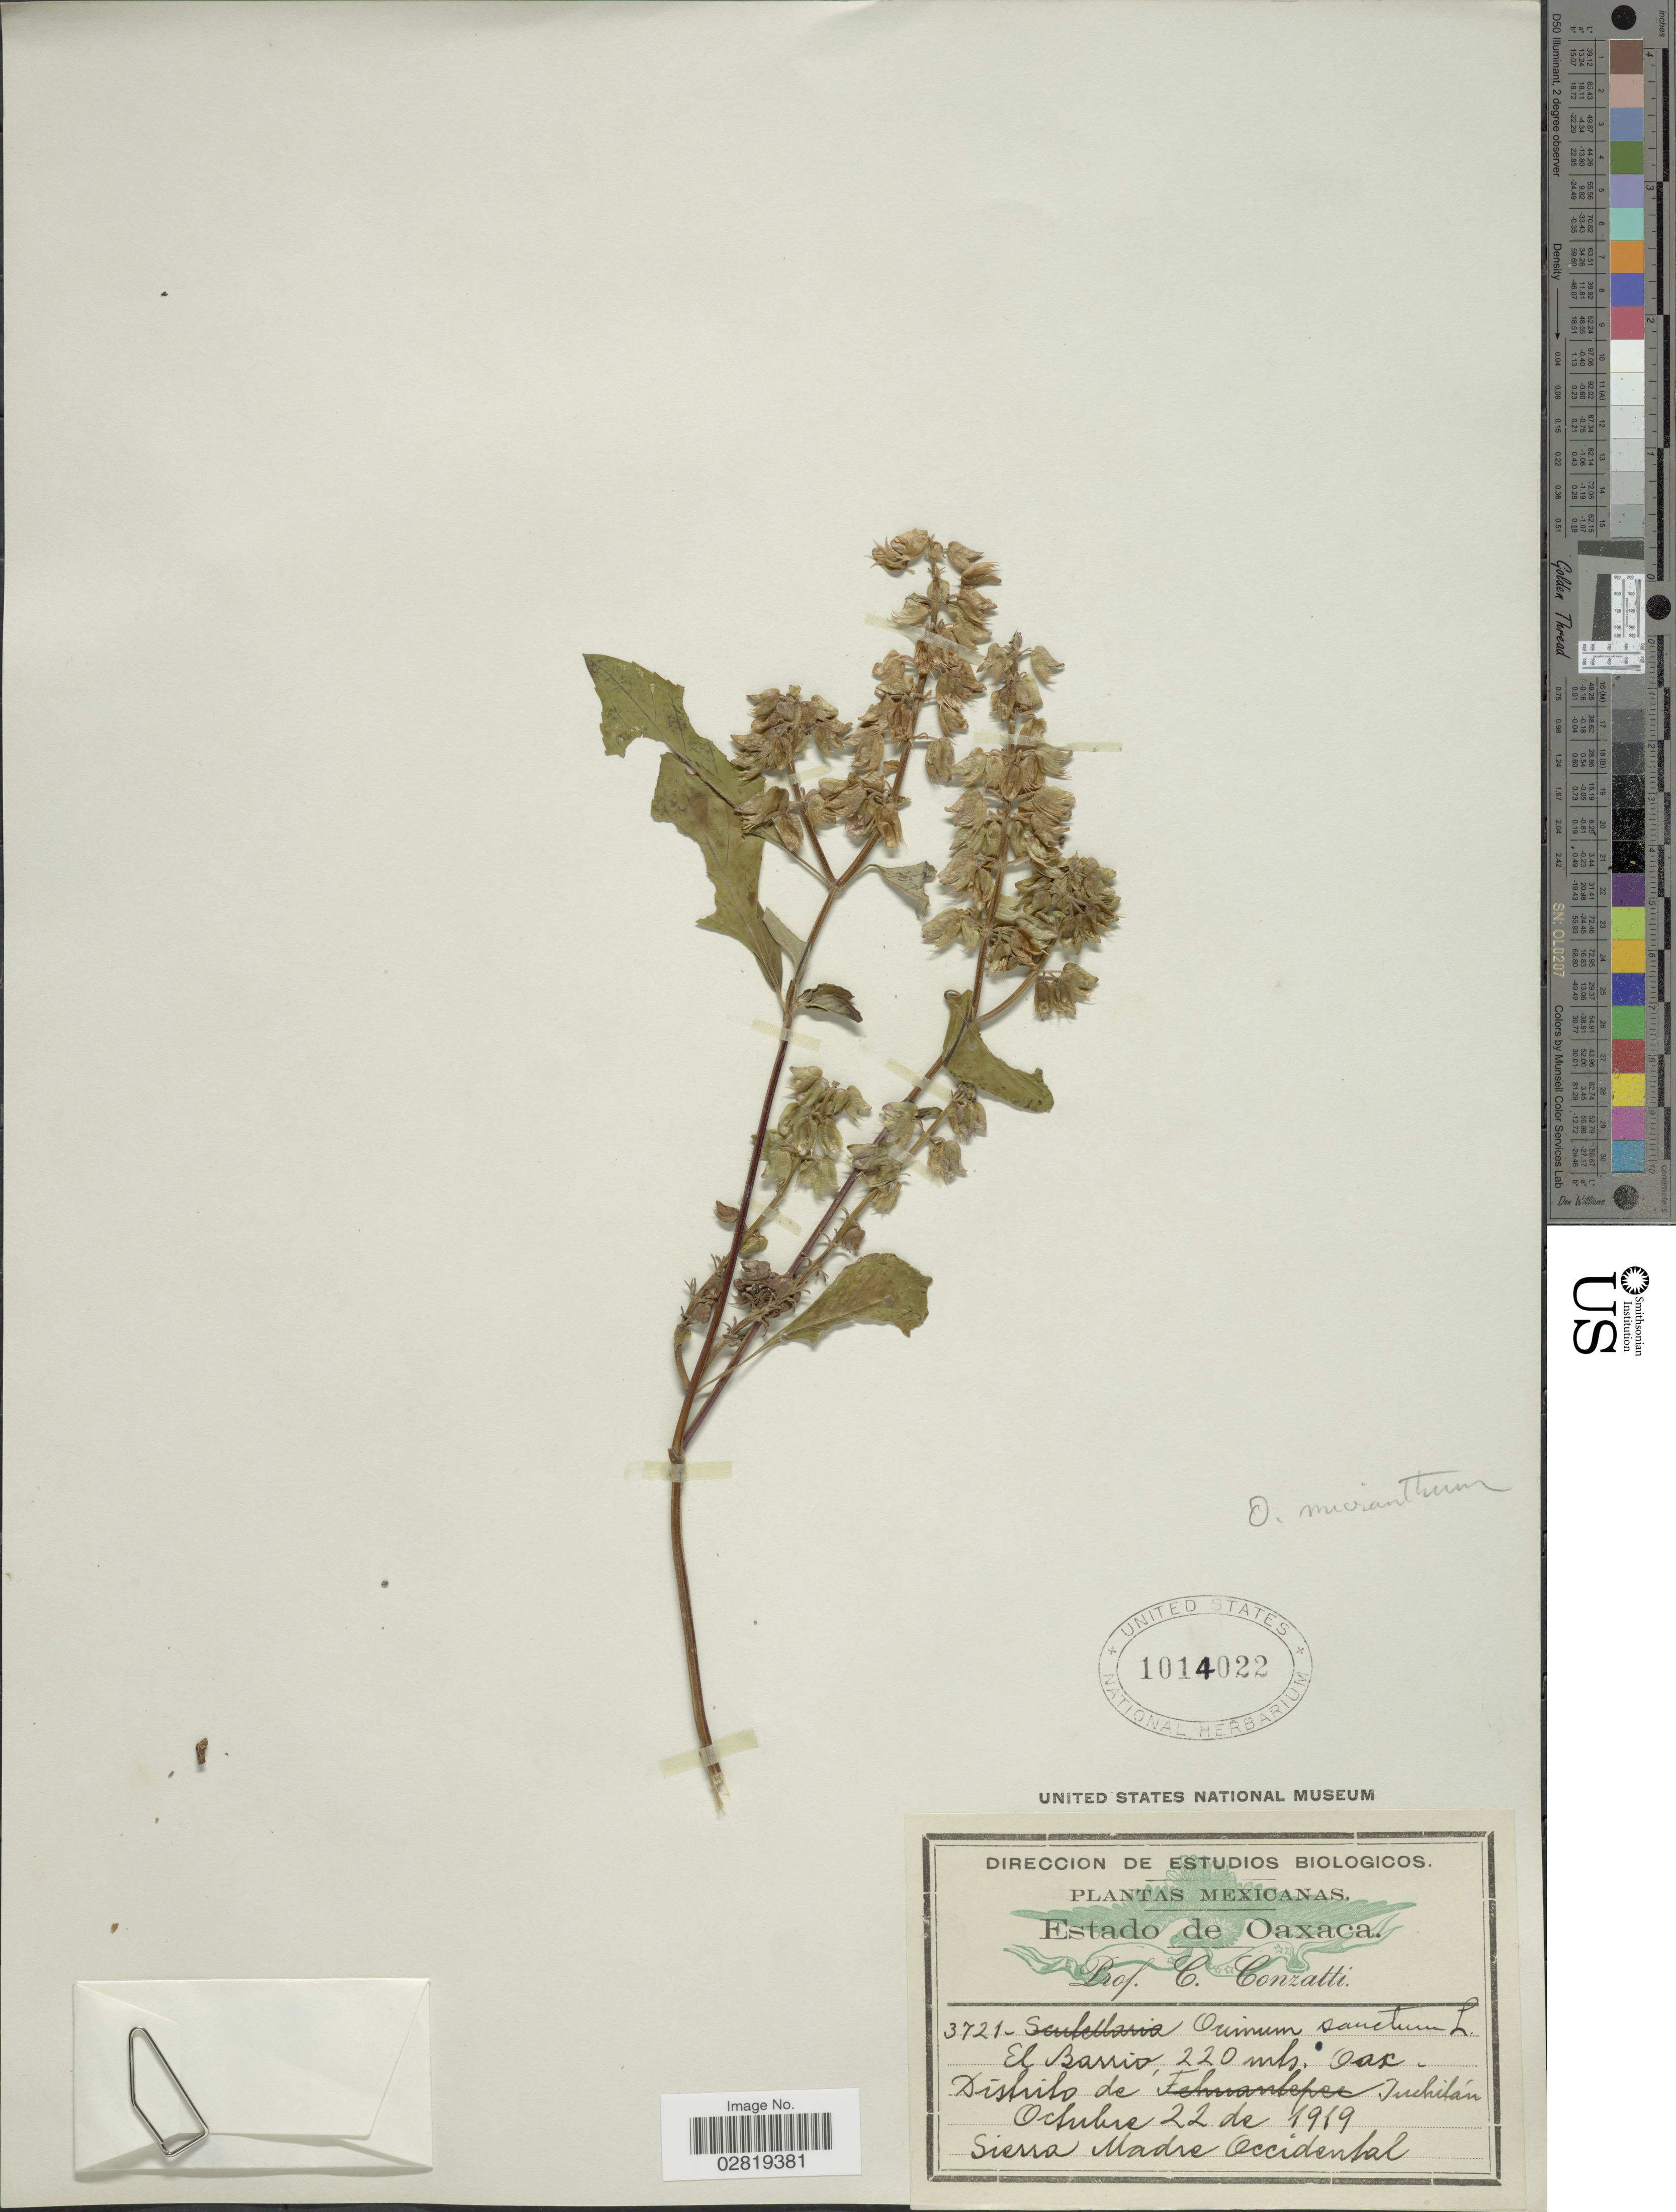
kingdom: Plantae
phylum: Tracheophyta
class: Magnoliopsida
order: Lamiales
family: Lamiaceae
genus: Ocimum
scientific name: Ocimum selloi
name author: Benth.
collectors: C. Conzatti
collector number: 3721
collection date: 1919-10-22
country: Mexico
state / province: Oaxaca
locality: El Barrio, Distrito de Cuicatlán Sierra Madre Occidental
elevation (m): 220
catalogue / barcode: US 1014022